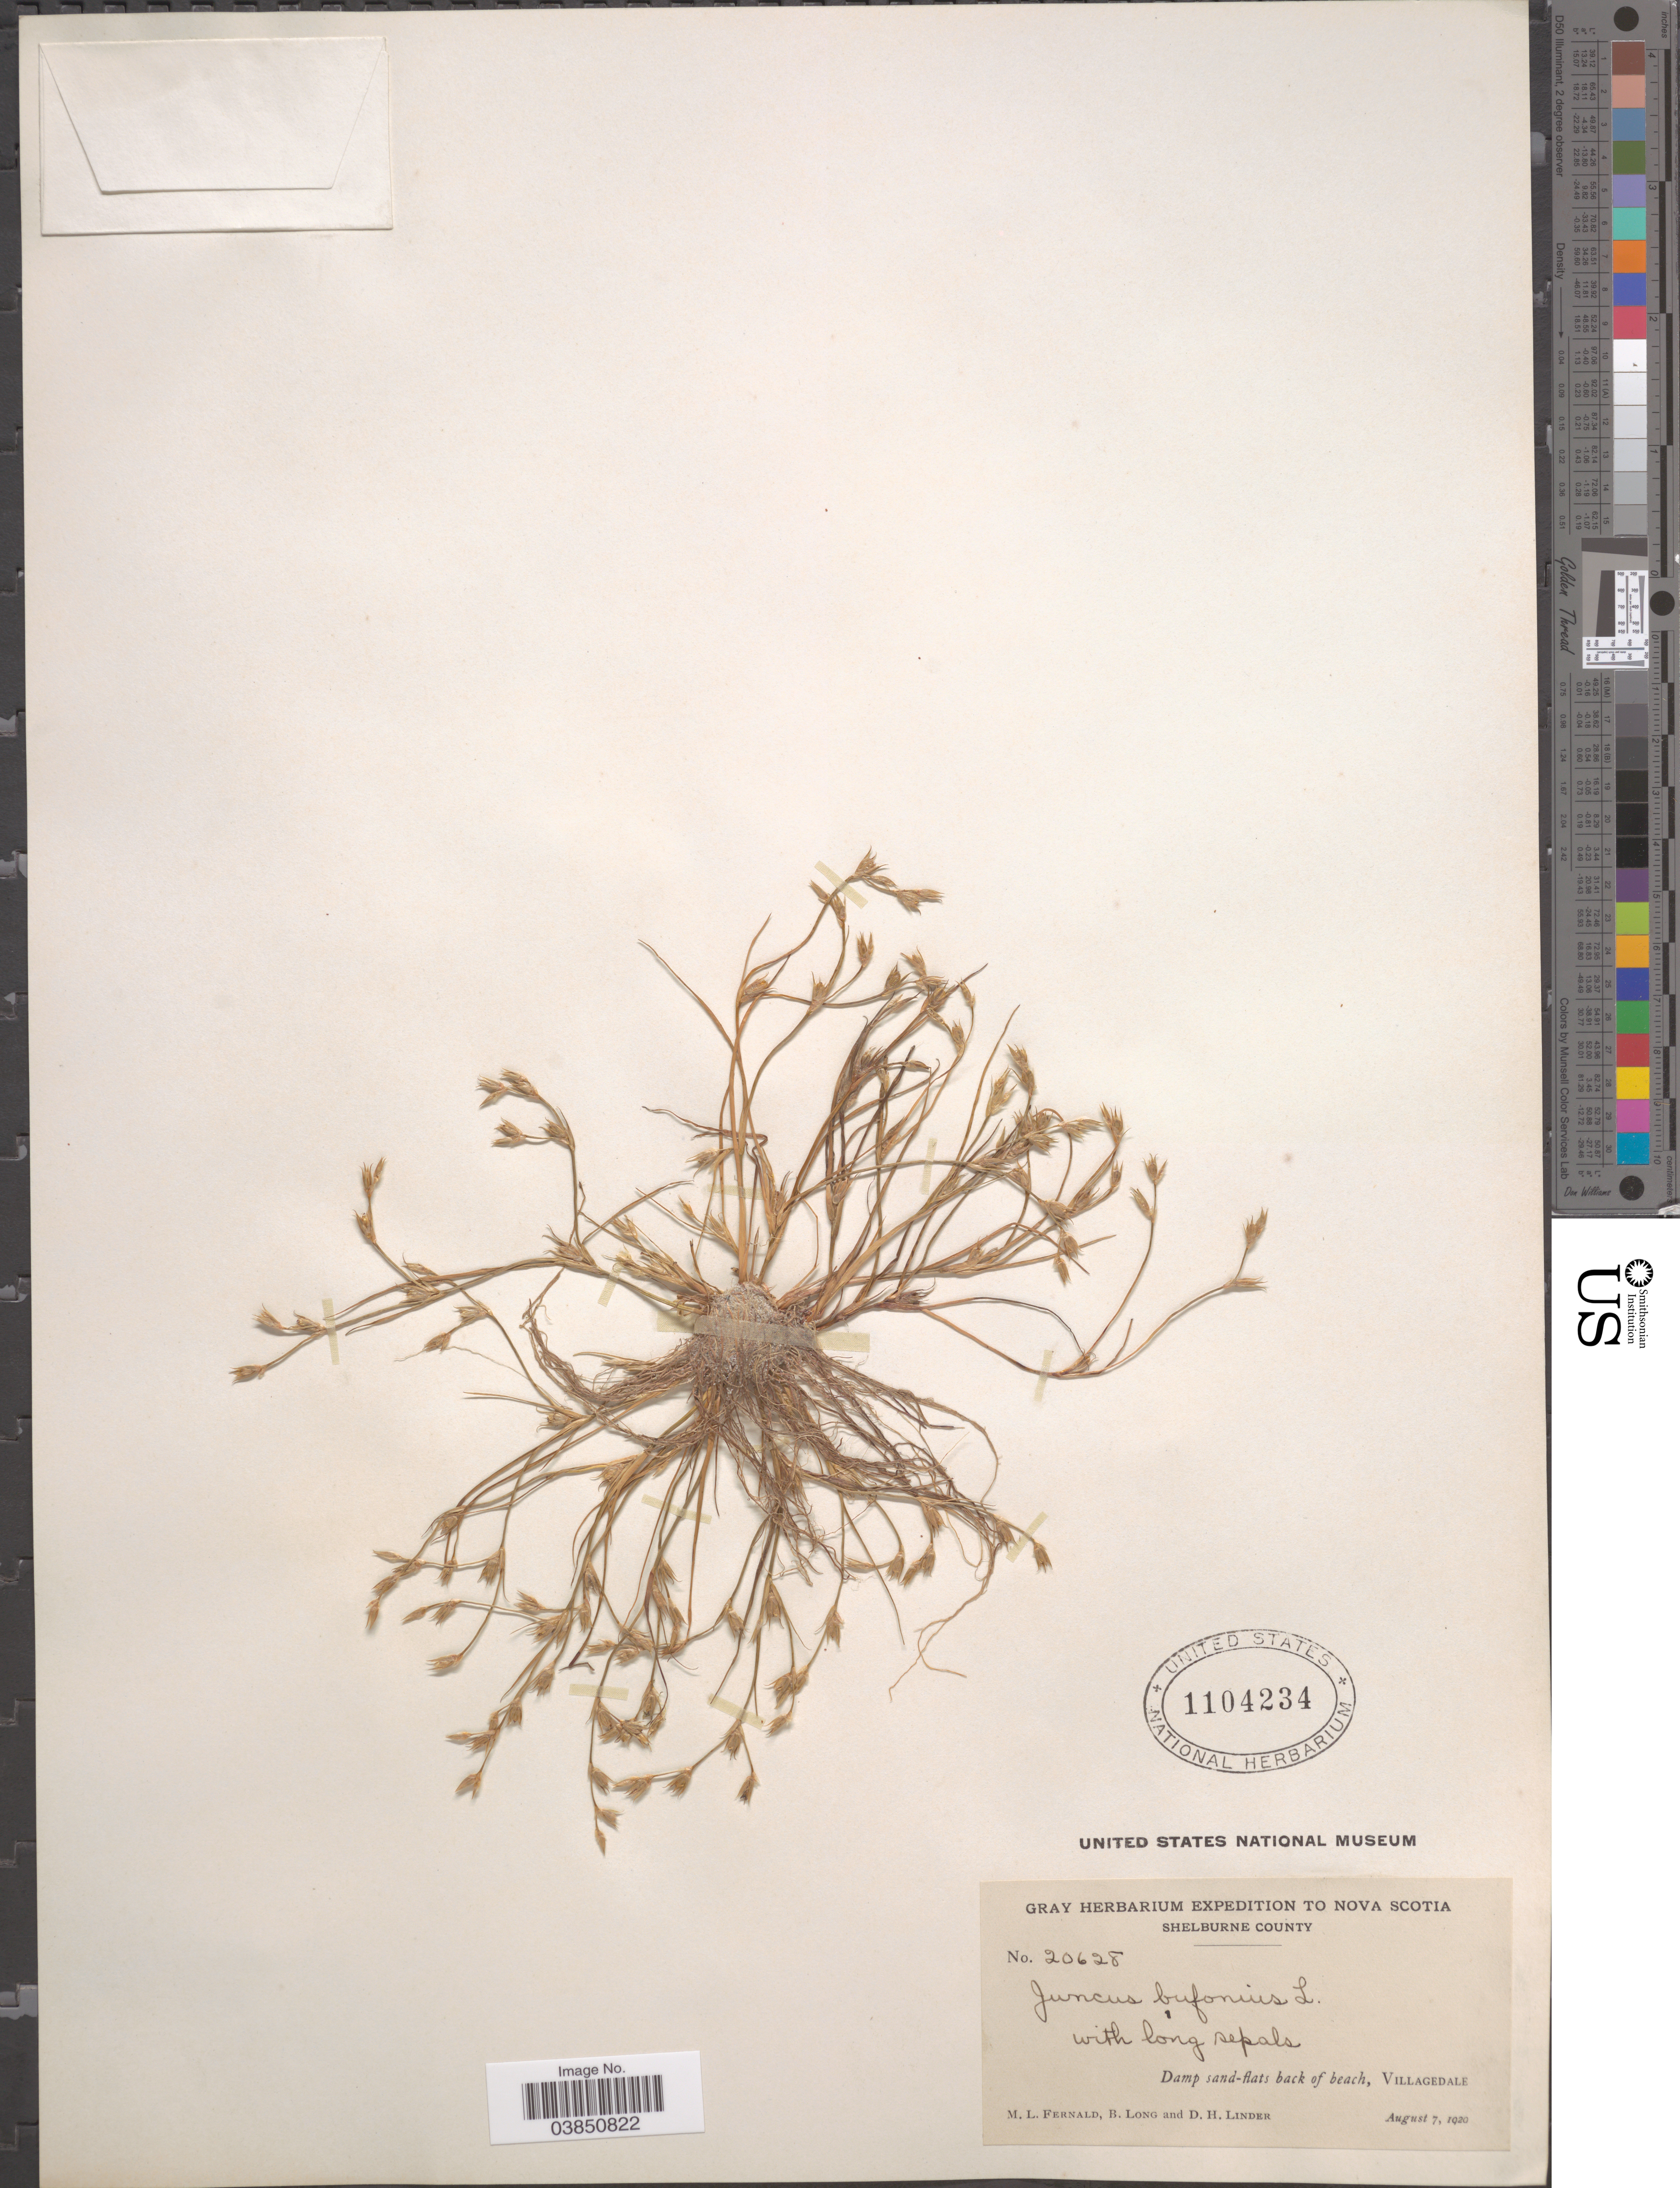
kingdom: Plantae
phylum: Tracheophyta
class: Liliopsida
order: Poales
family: Juncaceae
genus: Juncus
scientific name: Juncus bufonius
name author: L.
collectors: M. L. Fernald, B. Long & D. Linder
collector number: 20628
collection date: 1920-08-07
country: Canada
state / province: Nova Scotia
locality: Nova Scotia. Shelburne County. Villagedale.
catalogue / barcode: US 1104234